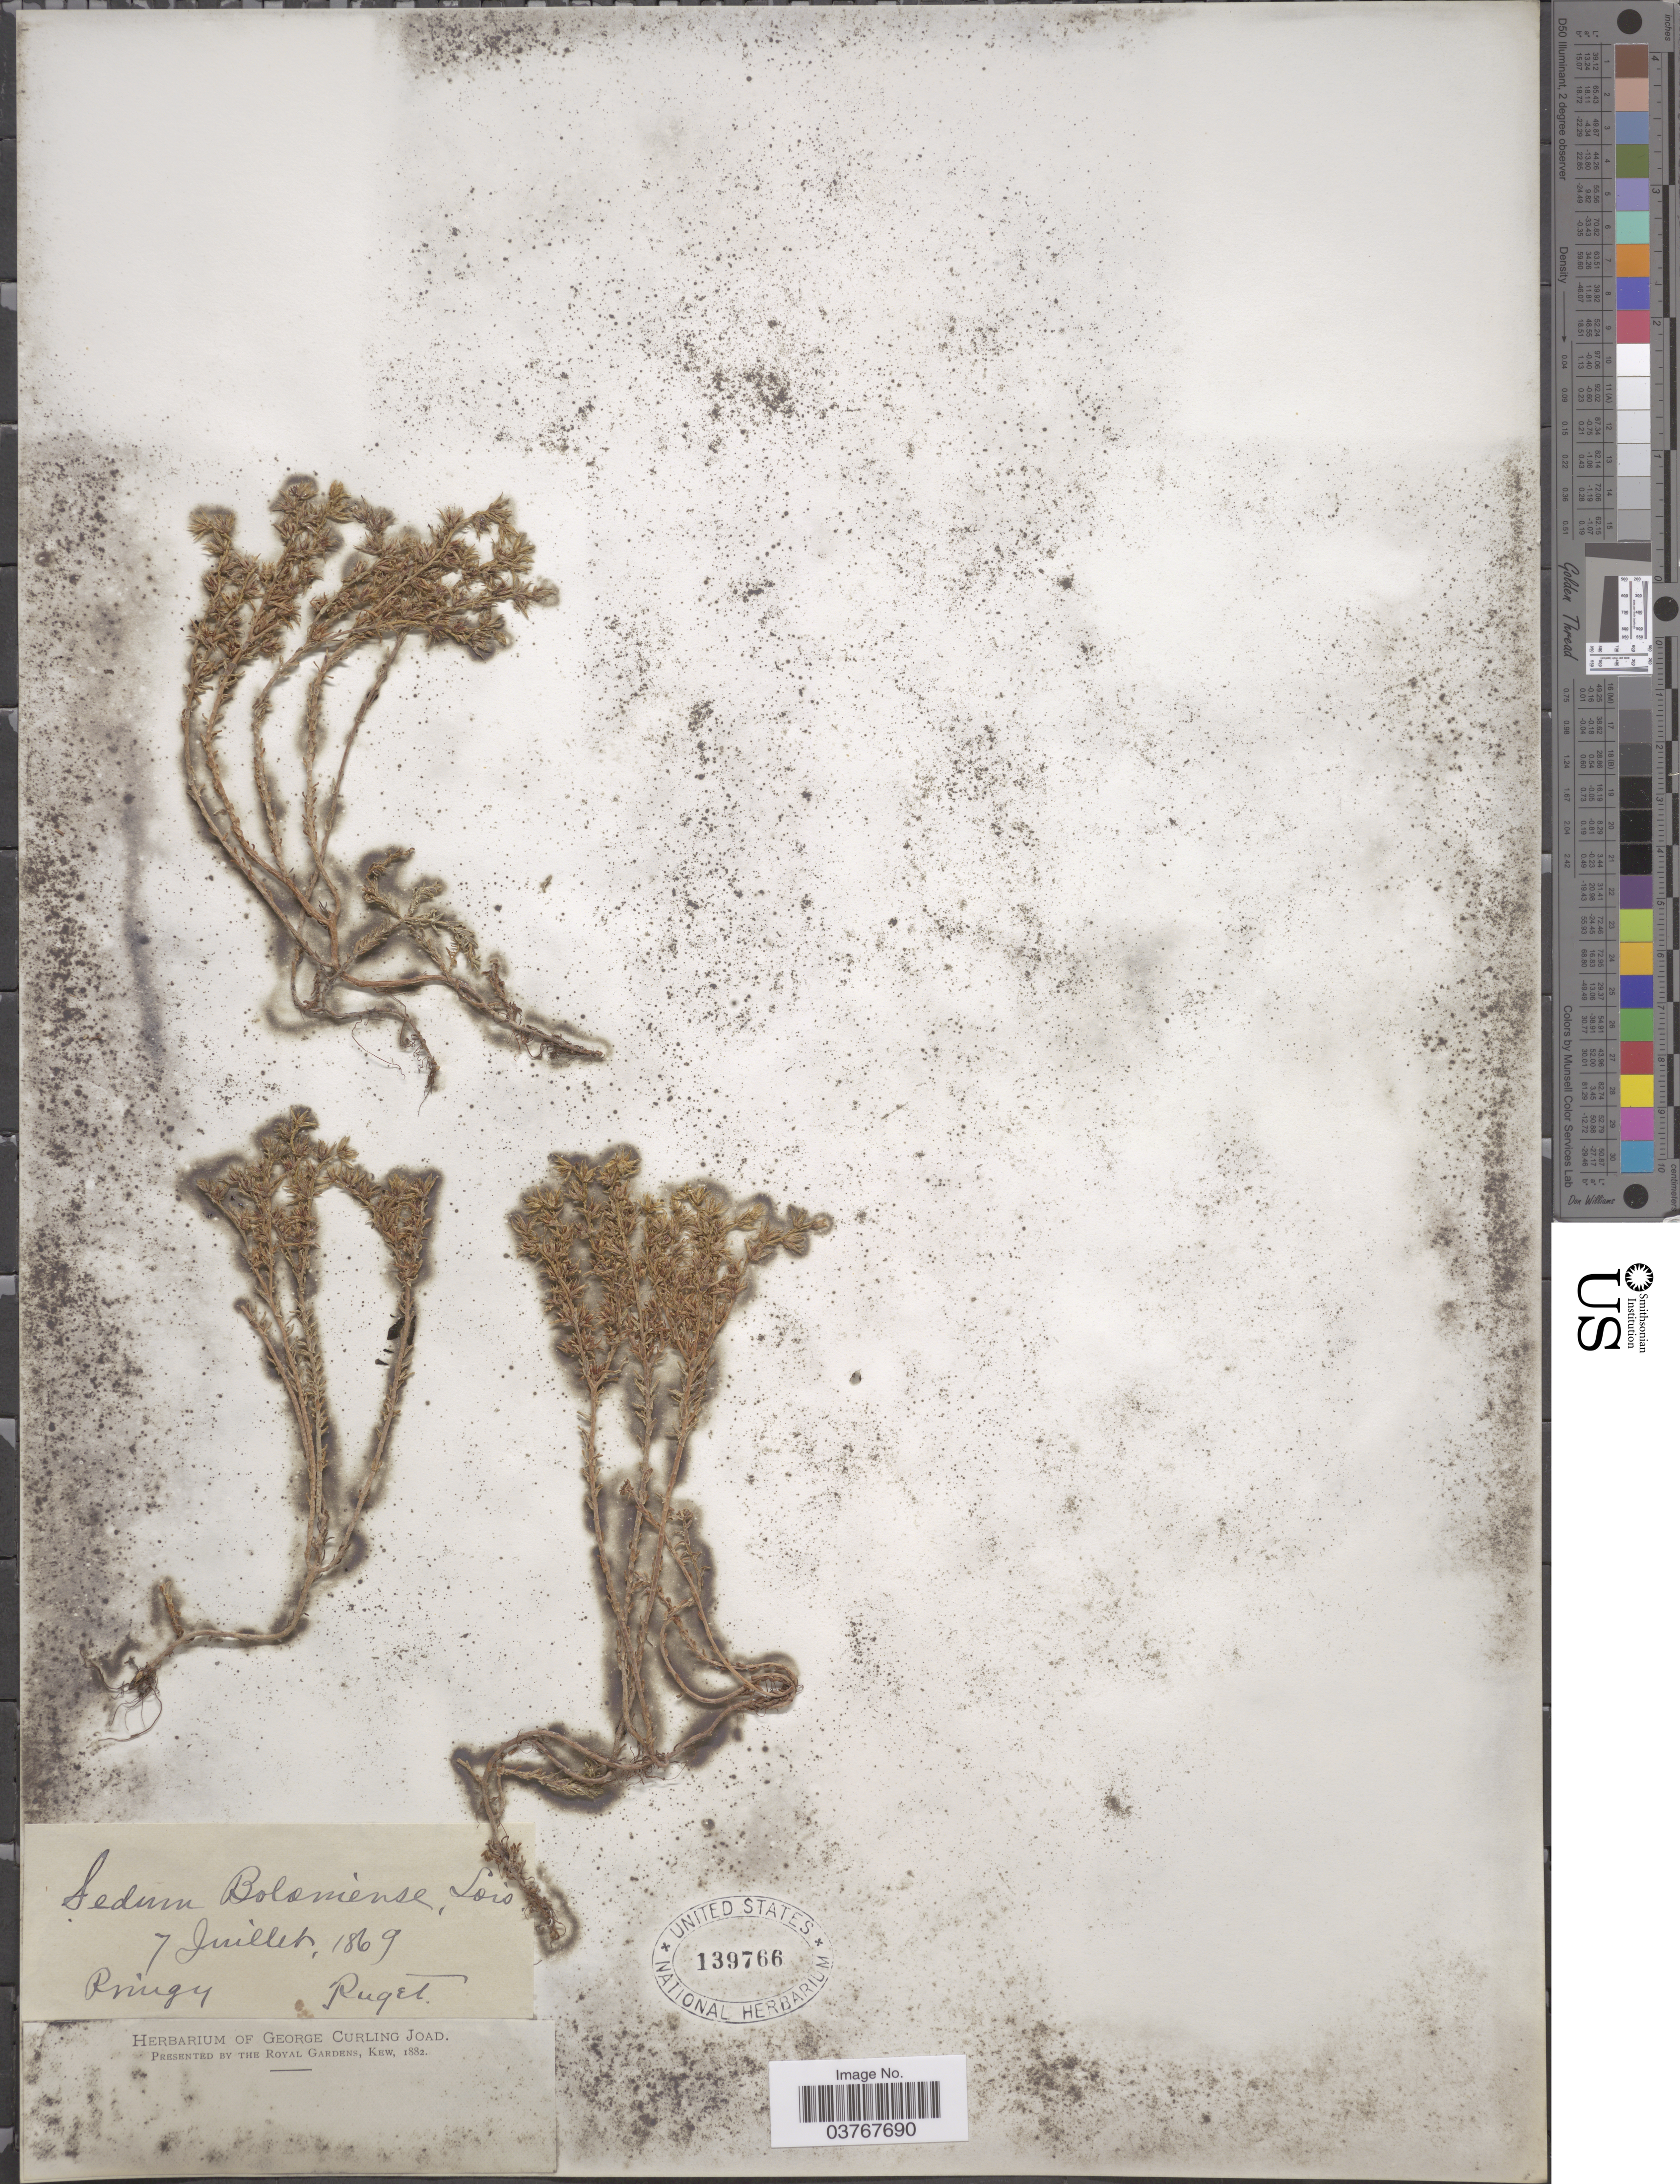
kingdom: Plantae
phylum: Tracheophyta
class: Magnoliopsida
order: Saxifragales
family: Crassulaceae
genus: Sedum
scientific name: Sedum boloniense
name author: Loisel.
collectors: -. Puget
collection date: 1869-07-07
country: France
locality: Pringy.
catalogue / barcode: US 139766